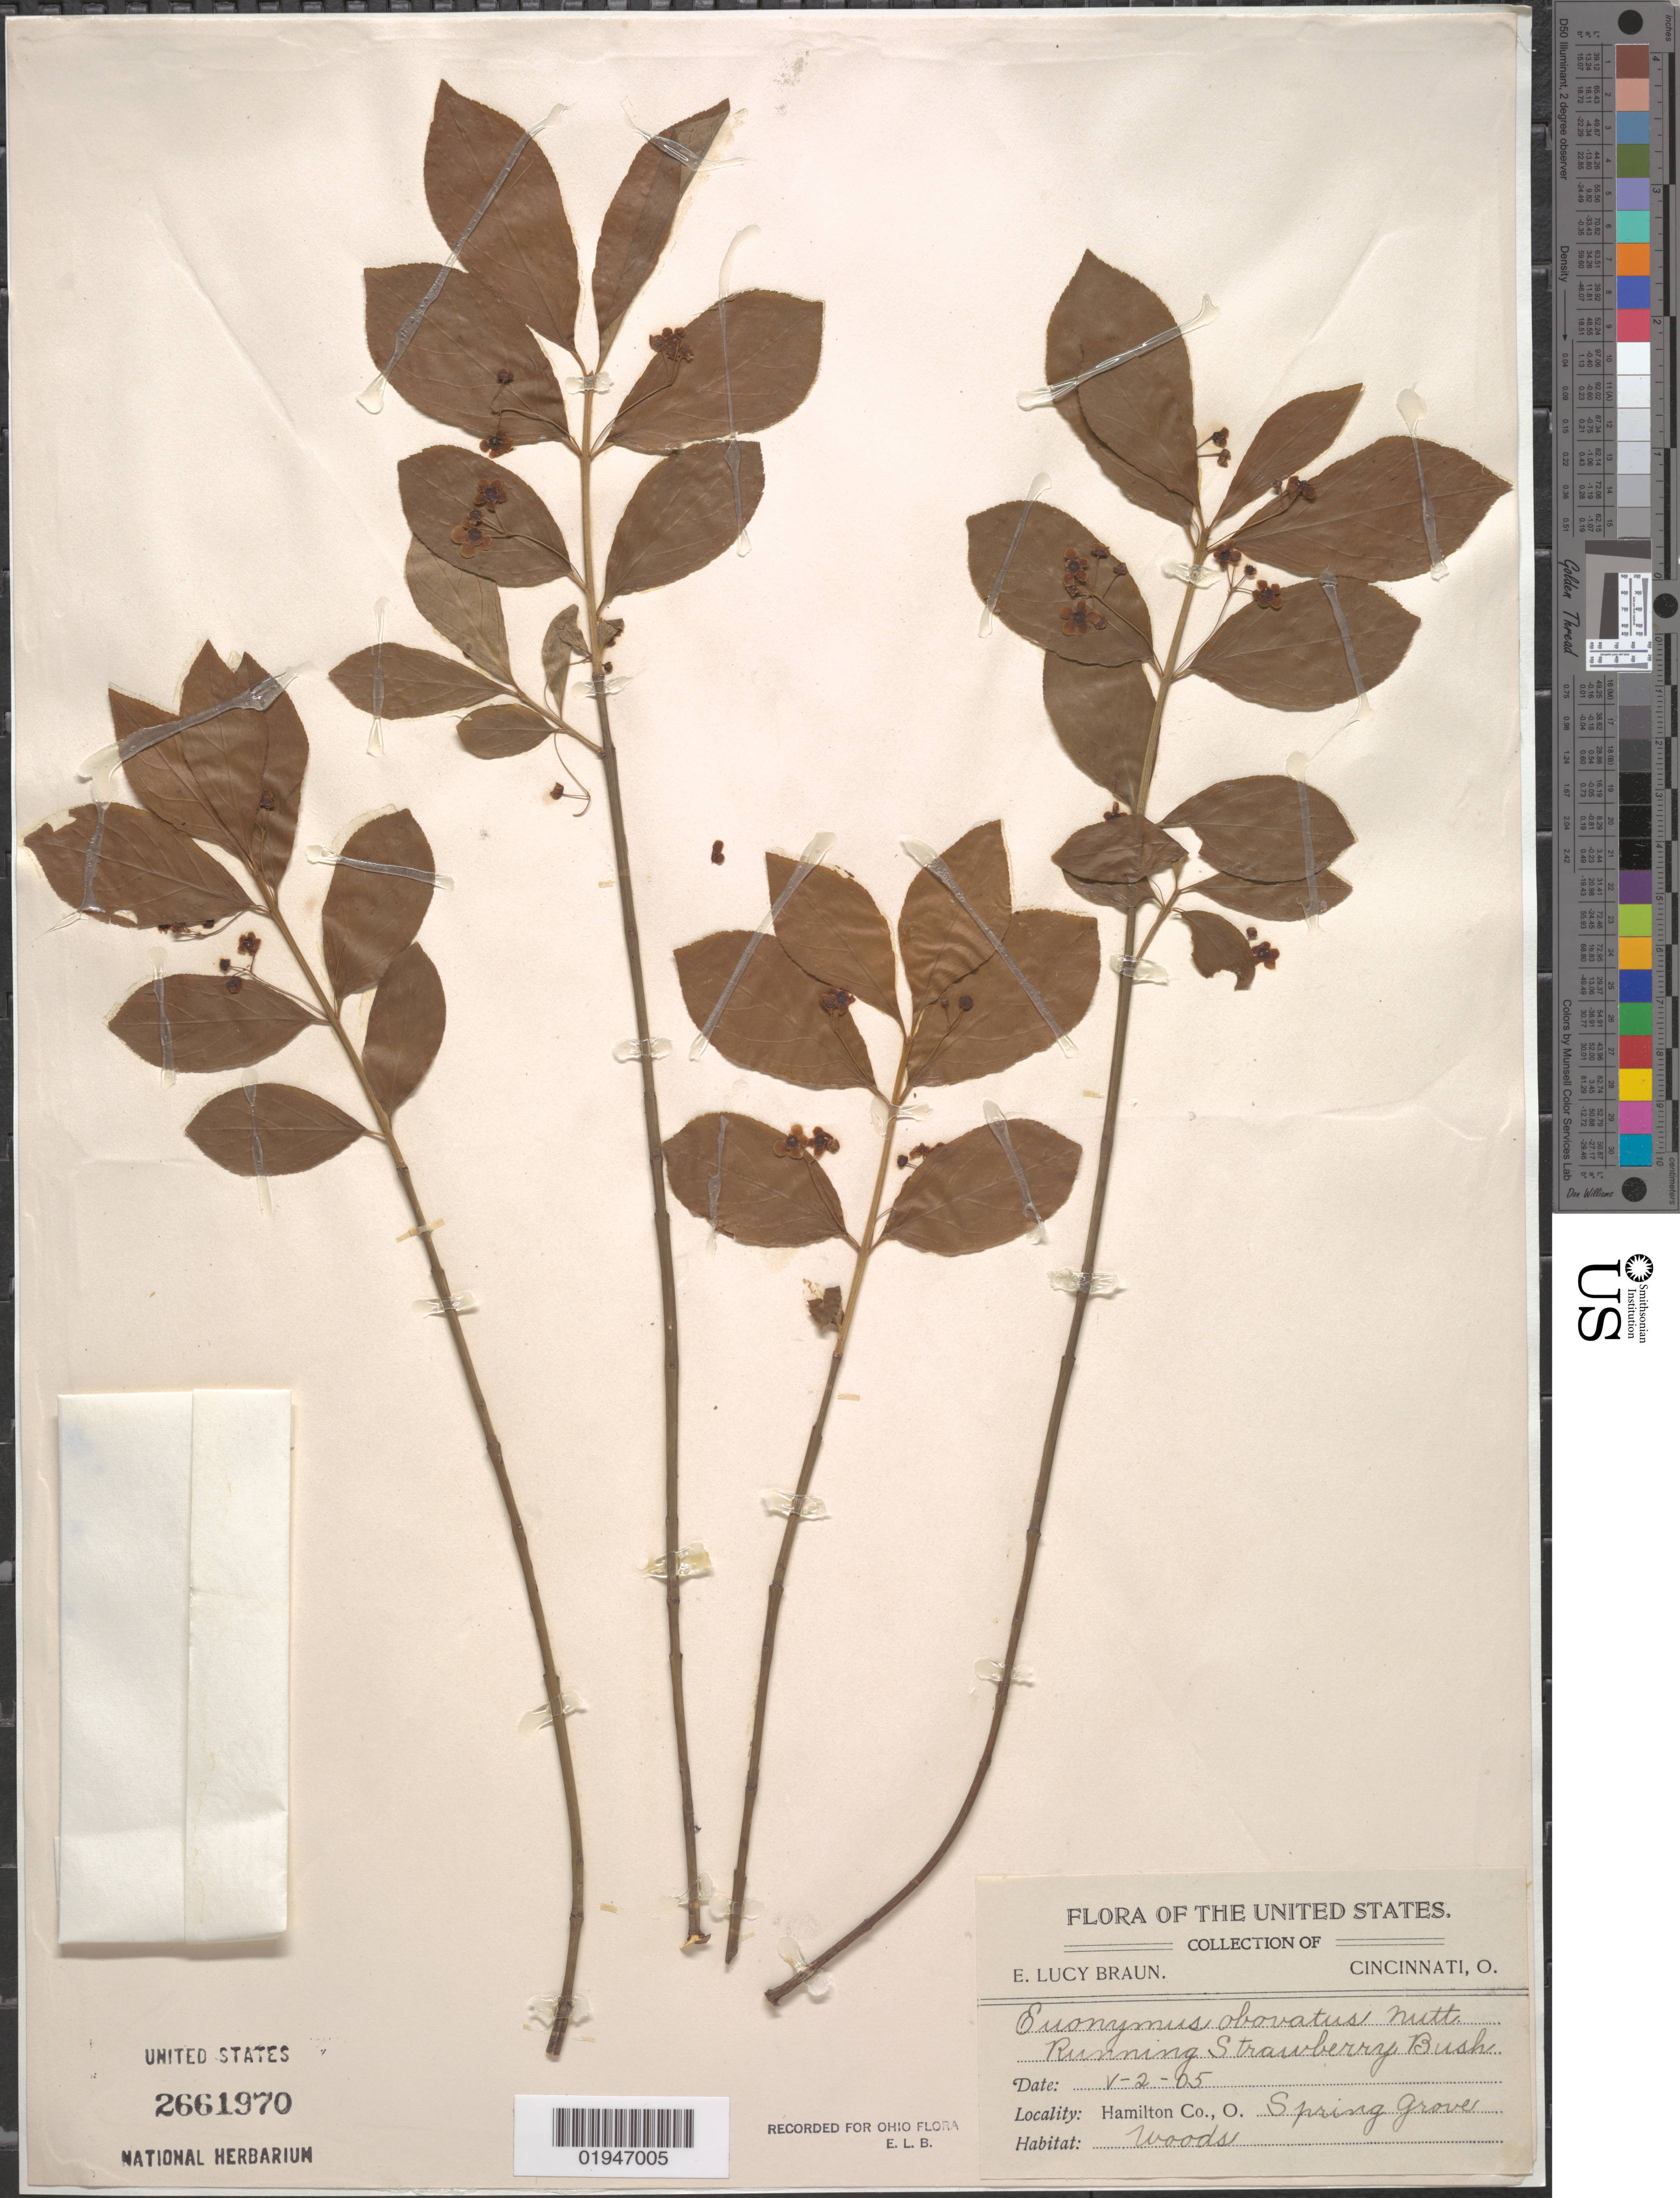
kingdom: Plantae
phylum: Tracheophyta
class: Magnoliopsida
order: Celastrales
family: Celastraceae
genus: Euonymus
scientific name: Euonymus obovatus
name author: Nutt.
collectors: E. L. Braun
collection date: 1905-05-02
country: United States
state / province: Ohio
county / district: Hamilton County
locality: Spring Grove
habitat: Woods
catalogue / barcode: US 2661970